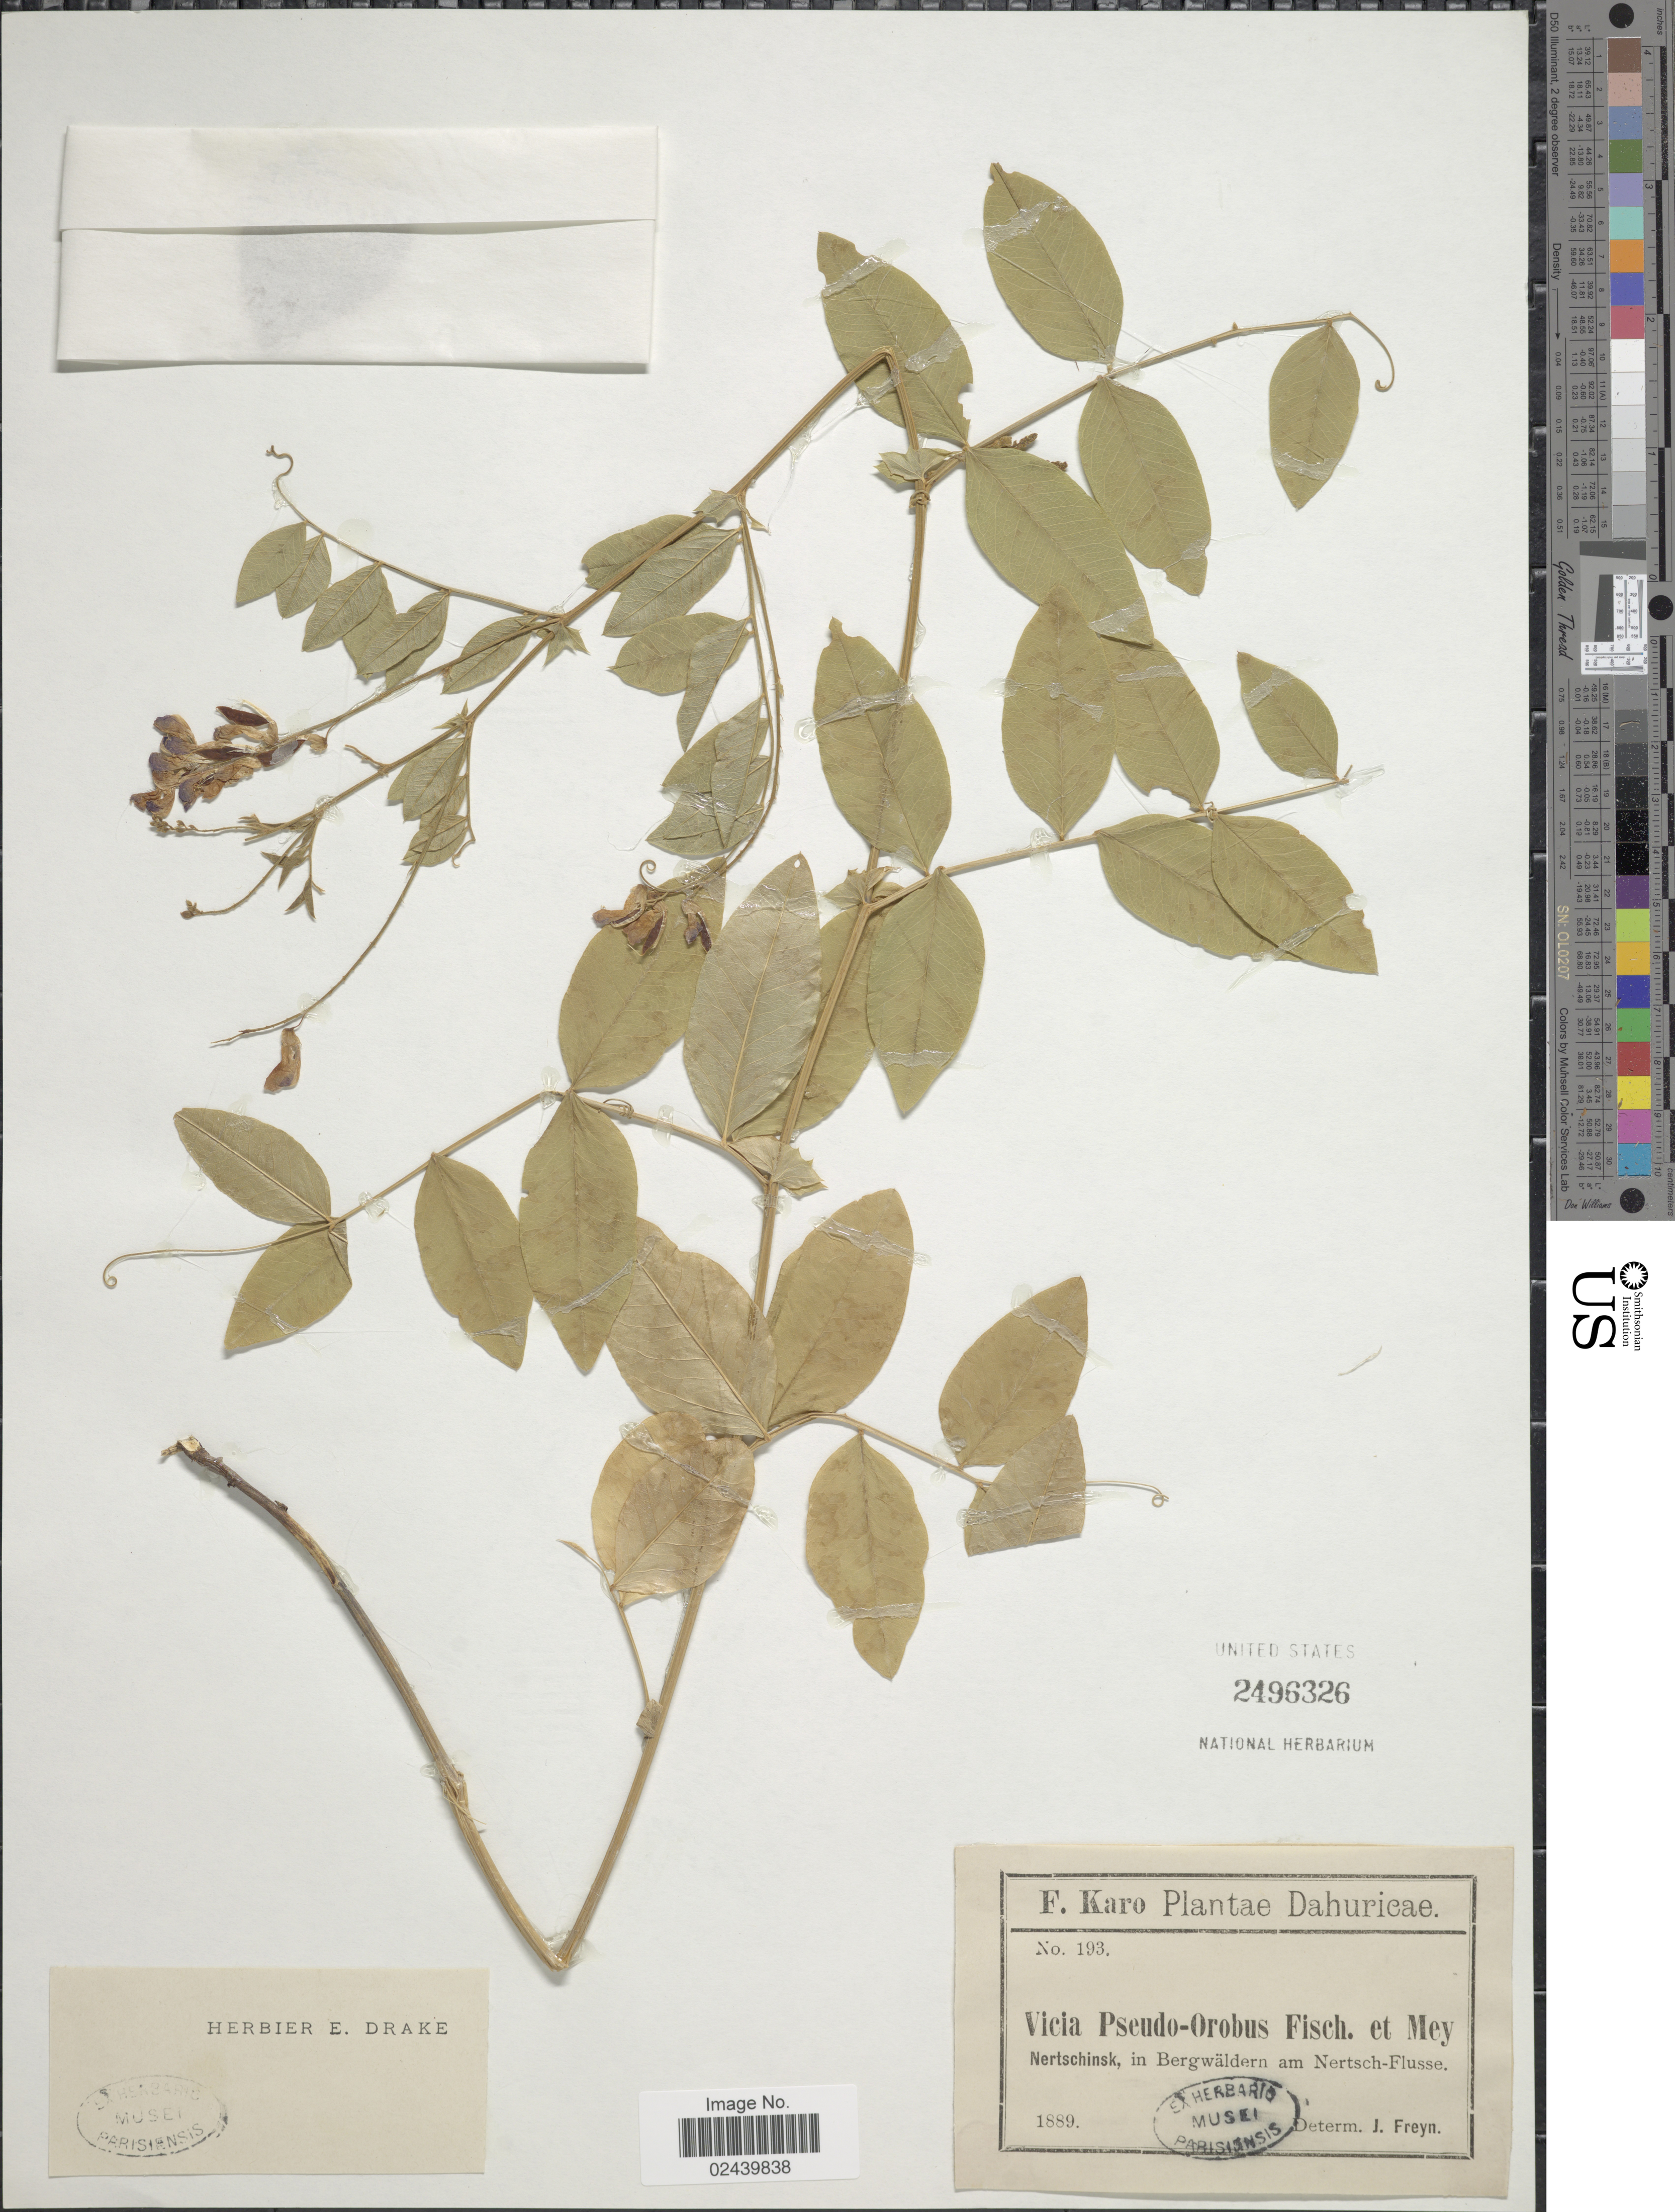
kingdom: Plantae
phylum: Tracheophyta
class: Magnoliopsida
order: Fabales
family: Fabaceae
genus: Vicia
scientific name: Vicia pseudo-orobus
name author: Fisch. & C.A. Mey.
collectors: F. Karo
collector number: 193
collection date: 1889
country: Russian Federation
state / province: Zabaykalsky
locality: Dahuricae. Nertschinsk, in Bergwäldern am Nertsch-Flusse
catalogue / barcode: US 2496326